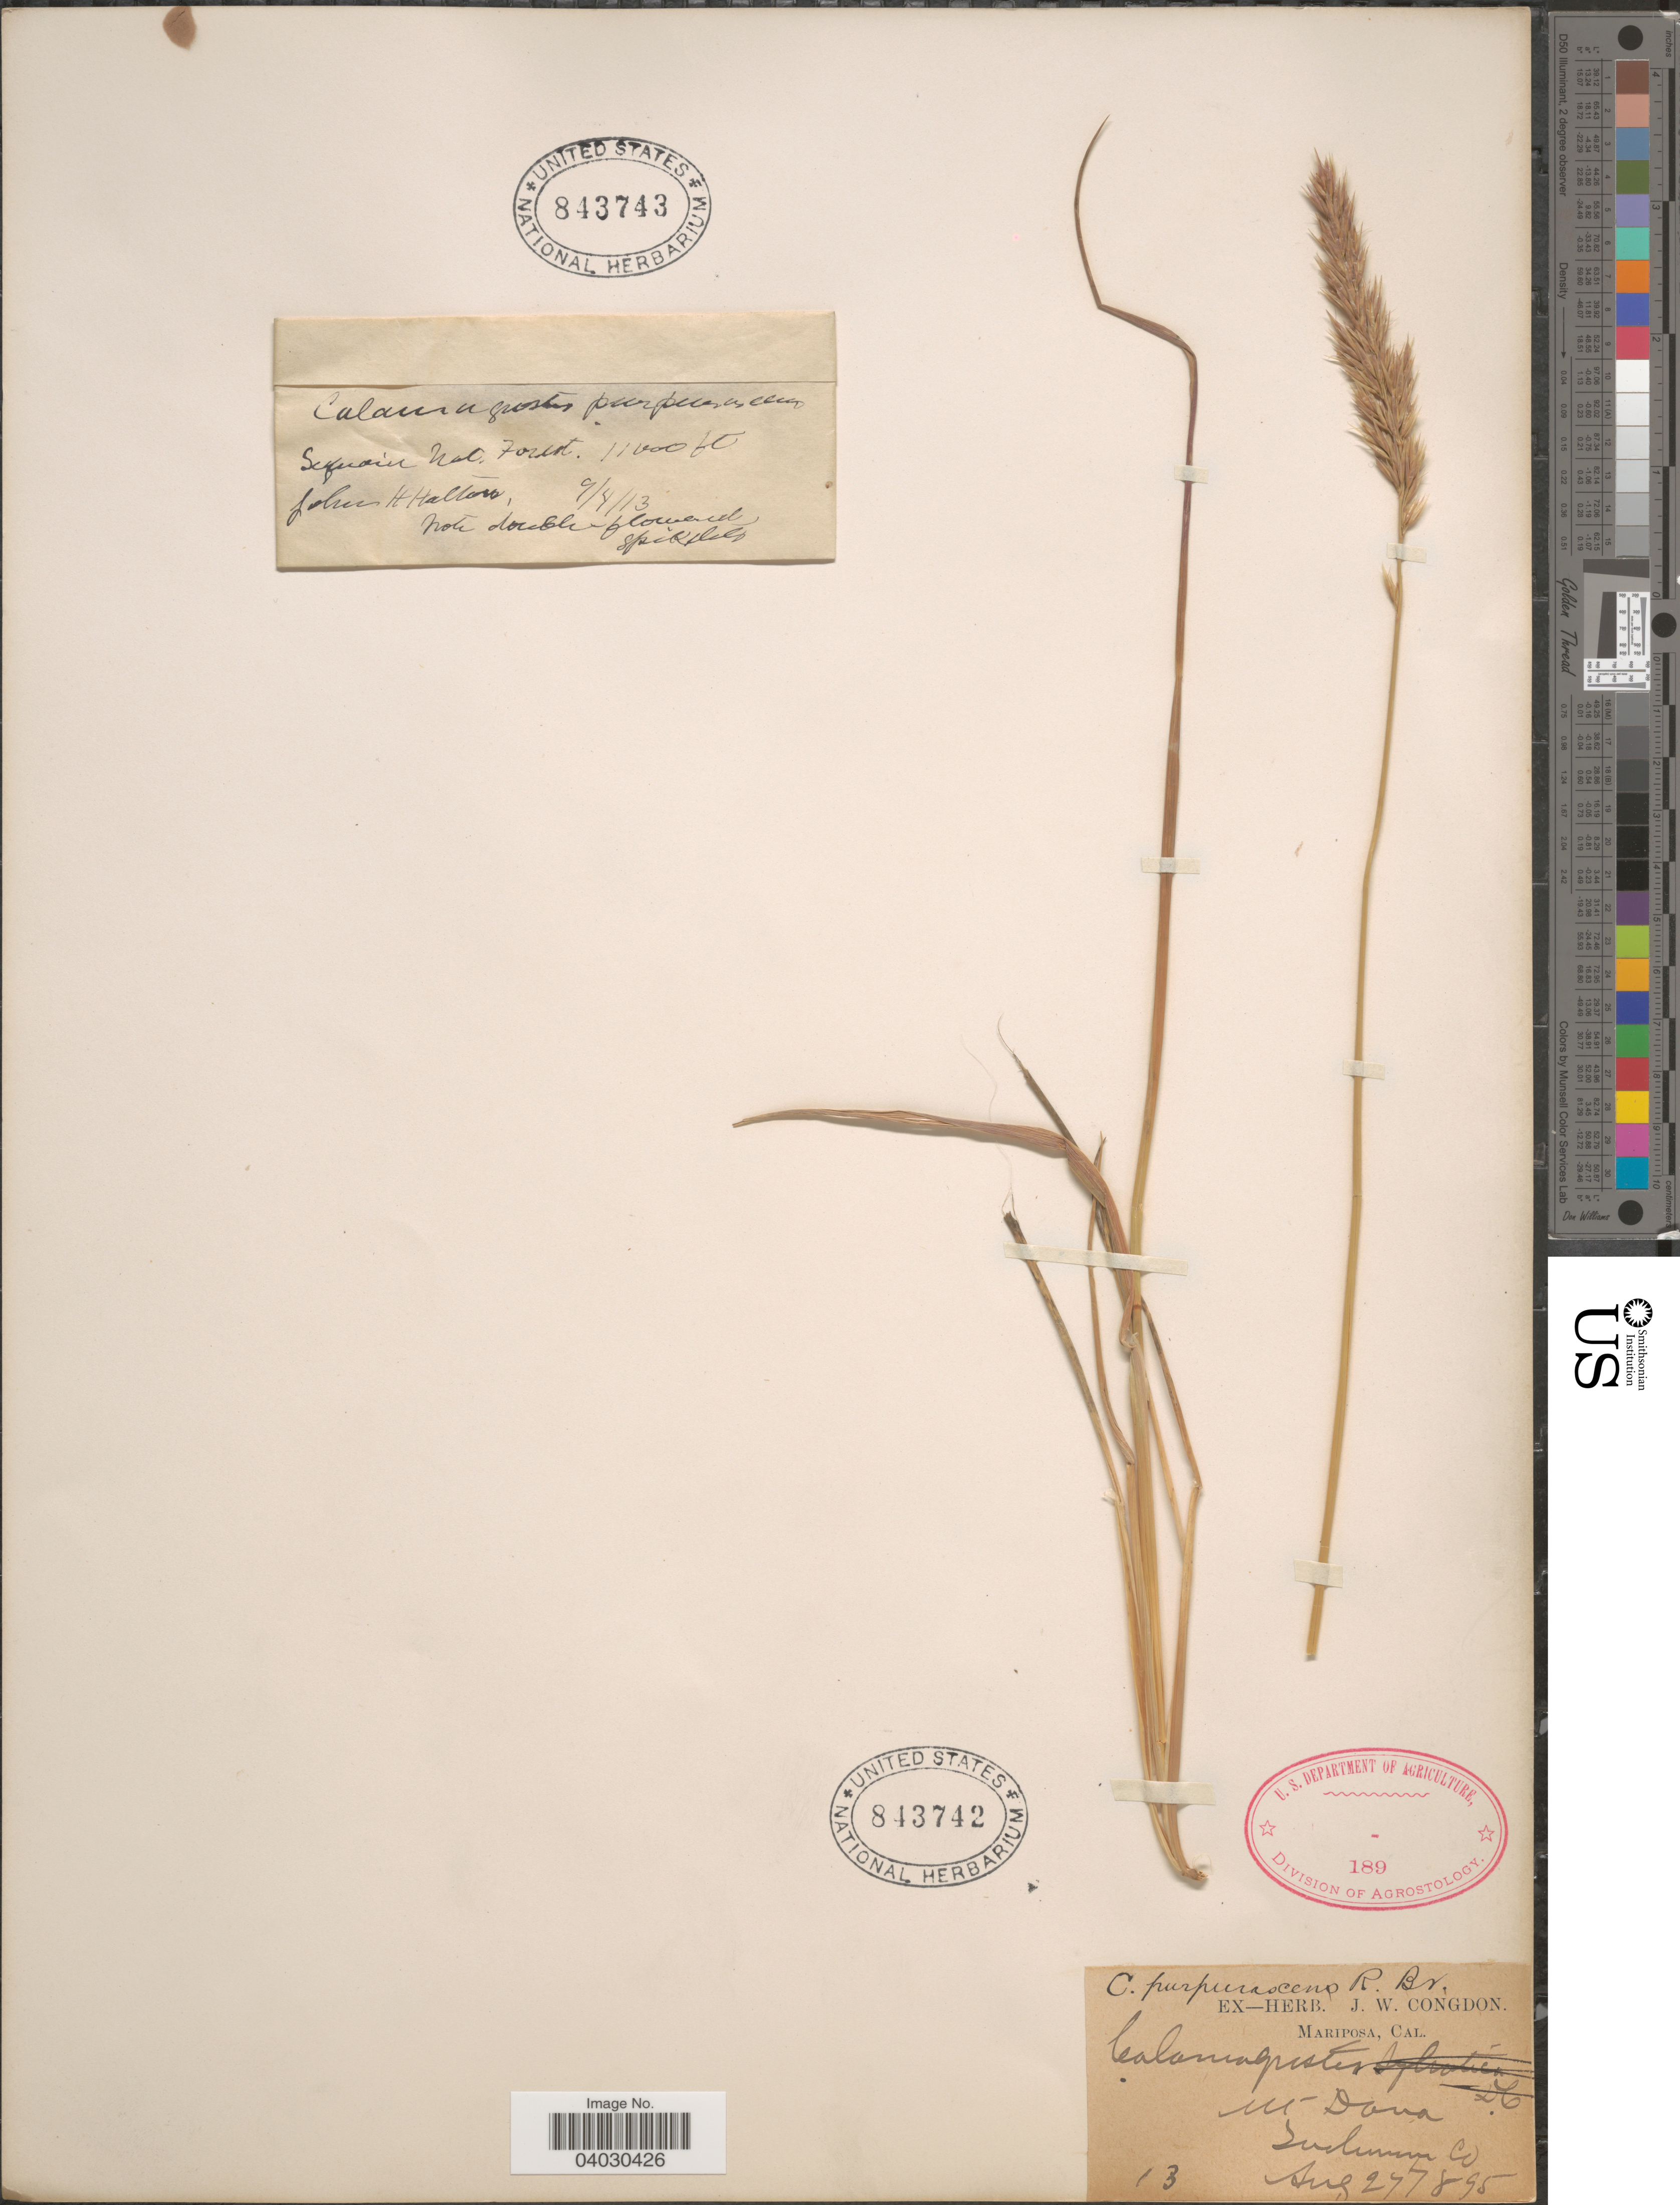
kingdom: Plantae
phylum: Tracheophyta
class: Liliopsida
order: Poales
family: Poaceae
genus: Calamagrostis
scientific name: Calamagrostis purpurascens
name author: R. Br.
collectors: -. Halton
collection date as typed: Transcribed d/m/y: 4/9/13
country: United States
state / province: California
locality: Sequoia Nat. Forest.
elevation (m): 3353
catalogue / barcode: US 843743-2